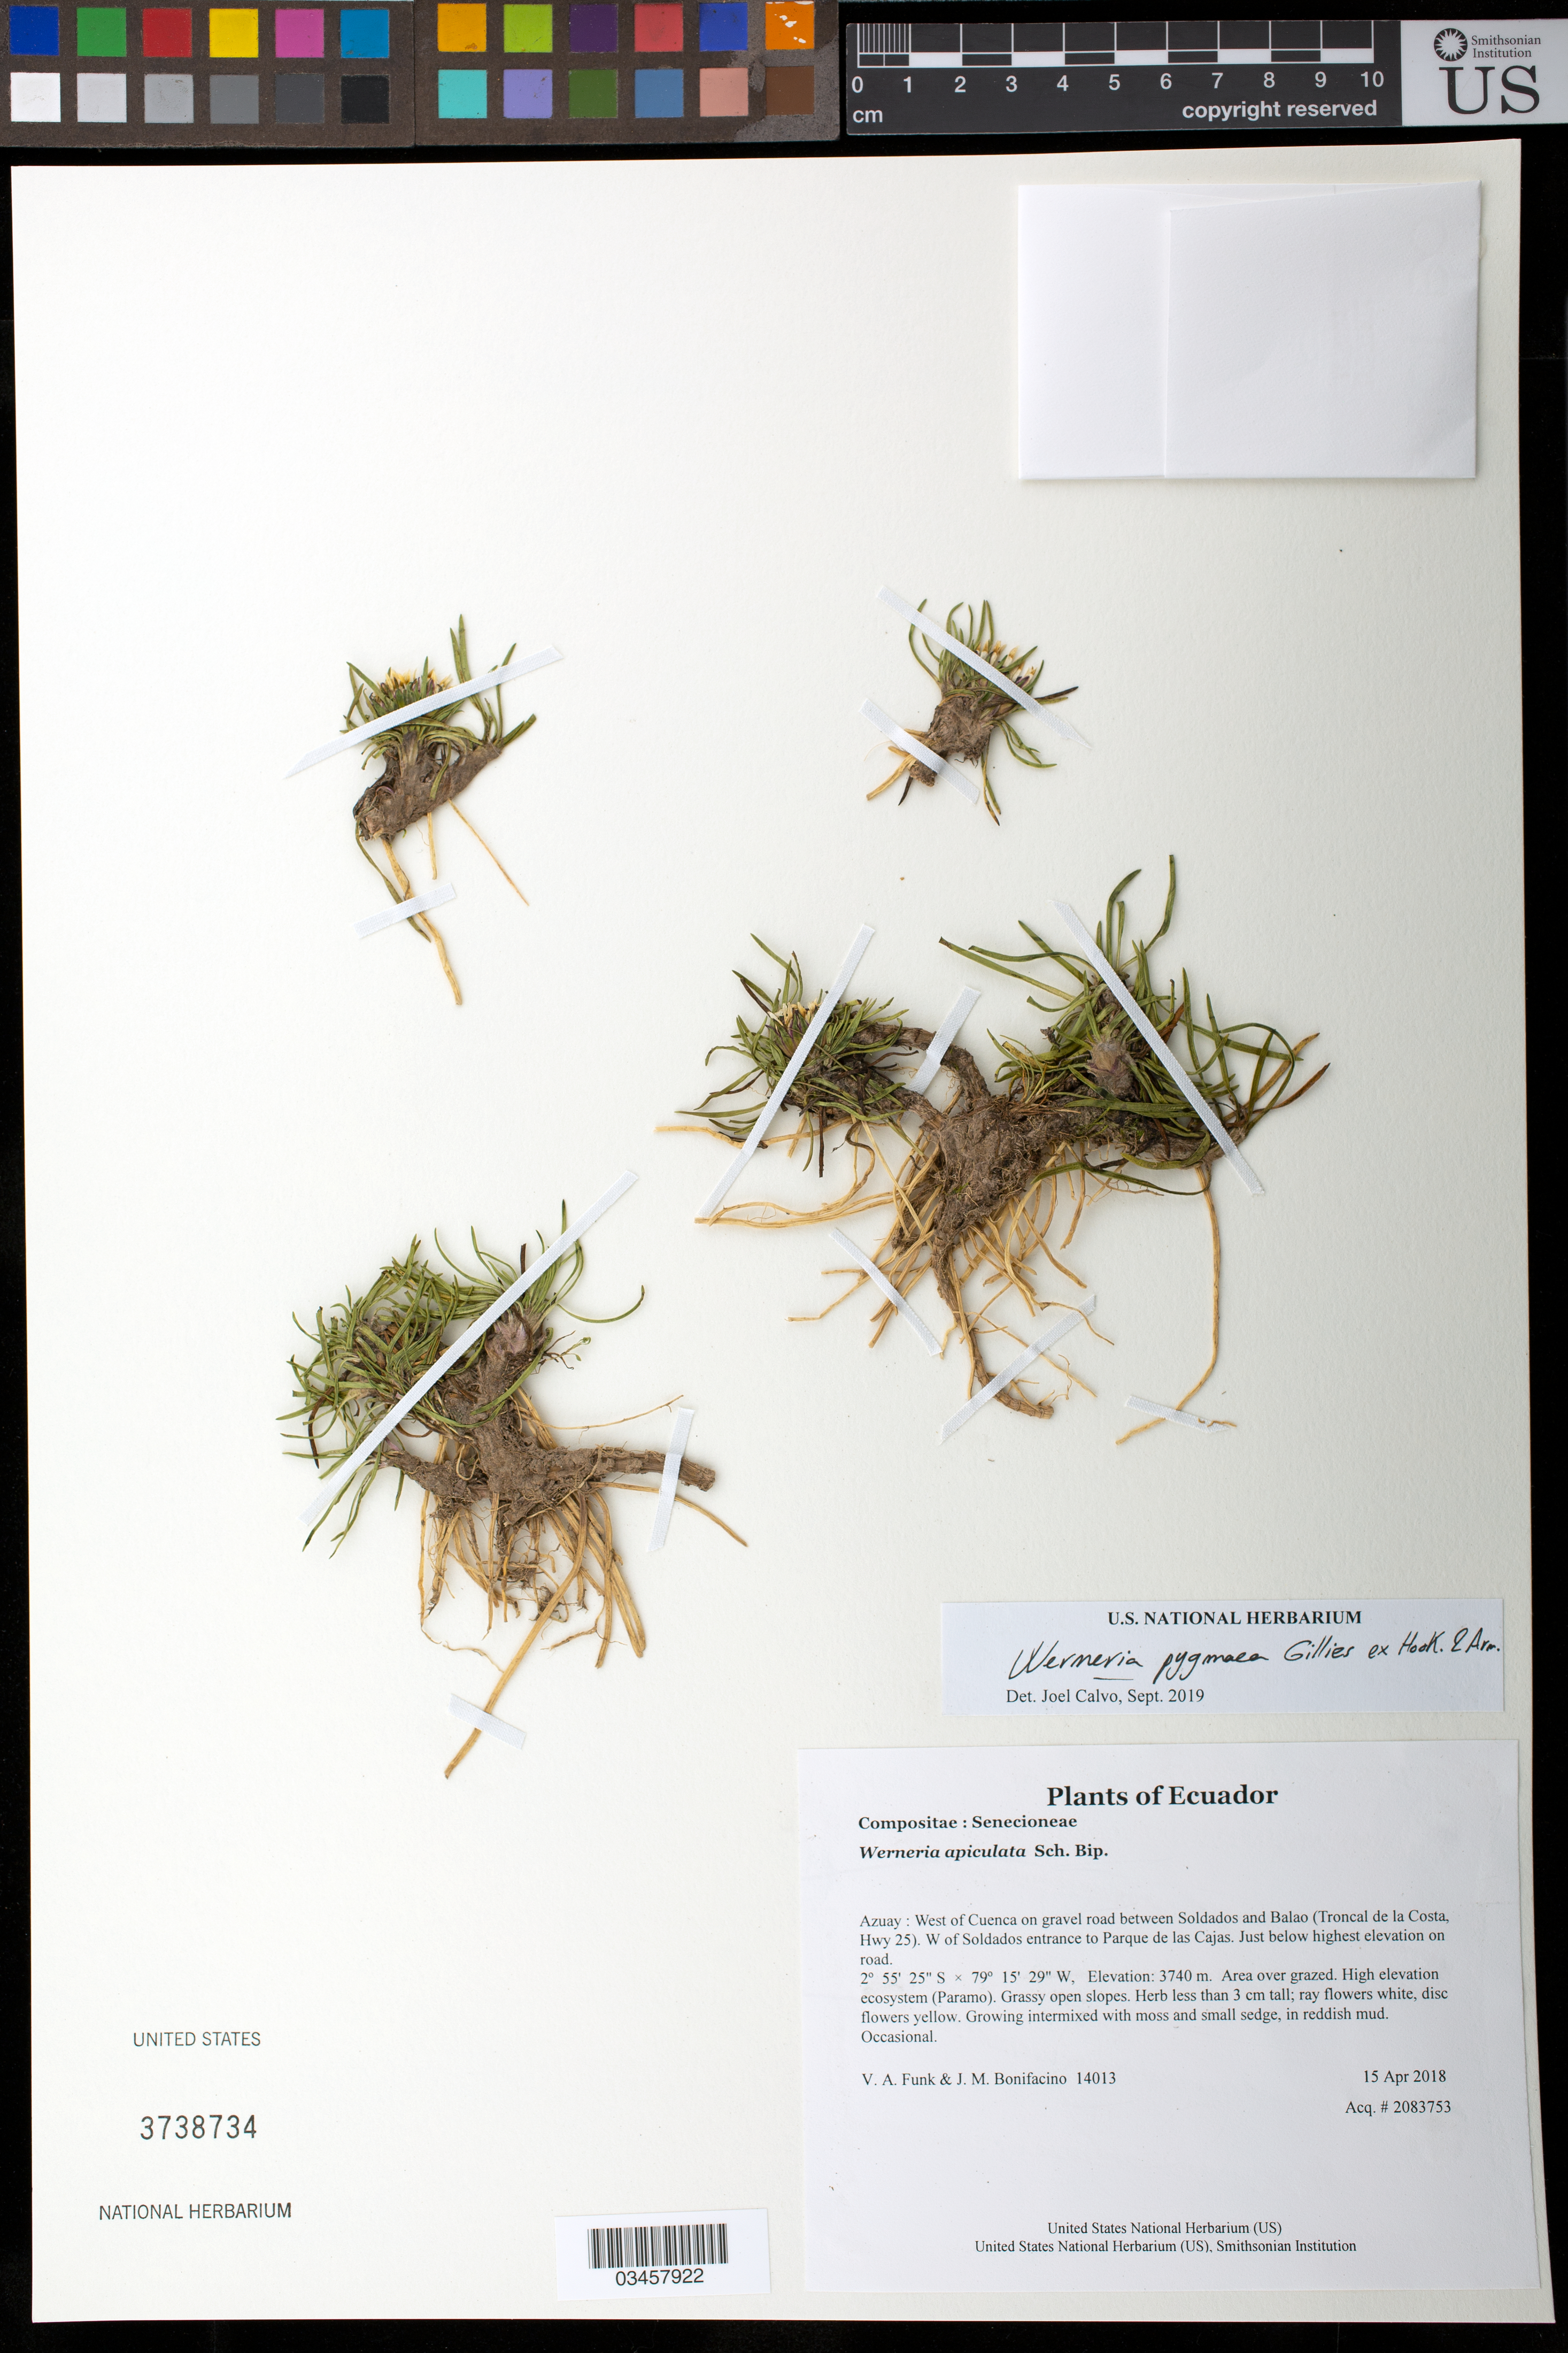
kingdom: Plantae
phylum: Tracheophyta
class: Magnoliopsida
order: Asterales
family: Asteraceae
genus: Werneria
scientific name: Werneria pygmaea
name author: Gillies ex Hook. & Arn.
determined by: Calvo, Joel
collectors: V. Funk & M. Bonifacino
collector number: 14013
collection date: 2018-04-15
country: Ecuador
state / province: Azuay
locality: West of Cuenca on gravel road between Soldados and Balao (Troncal de la Costa, Hwy 25). W of Soldados entrance to Parque de las Cajas. Just below highest elevation on road.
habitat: Area over grazed. High elevation ecosystem (Paramo). Grassy open slopes.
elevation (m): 3740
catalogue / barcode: US 3738734